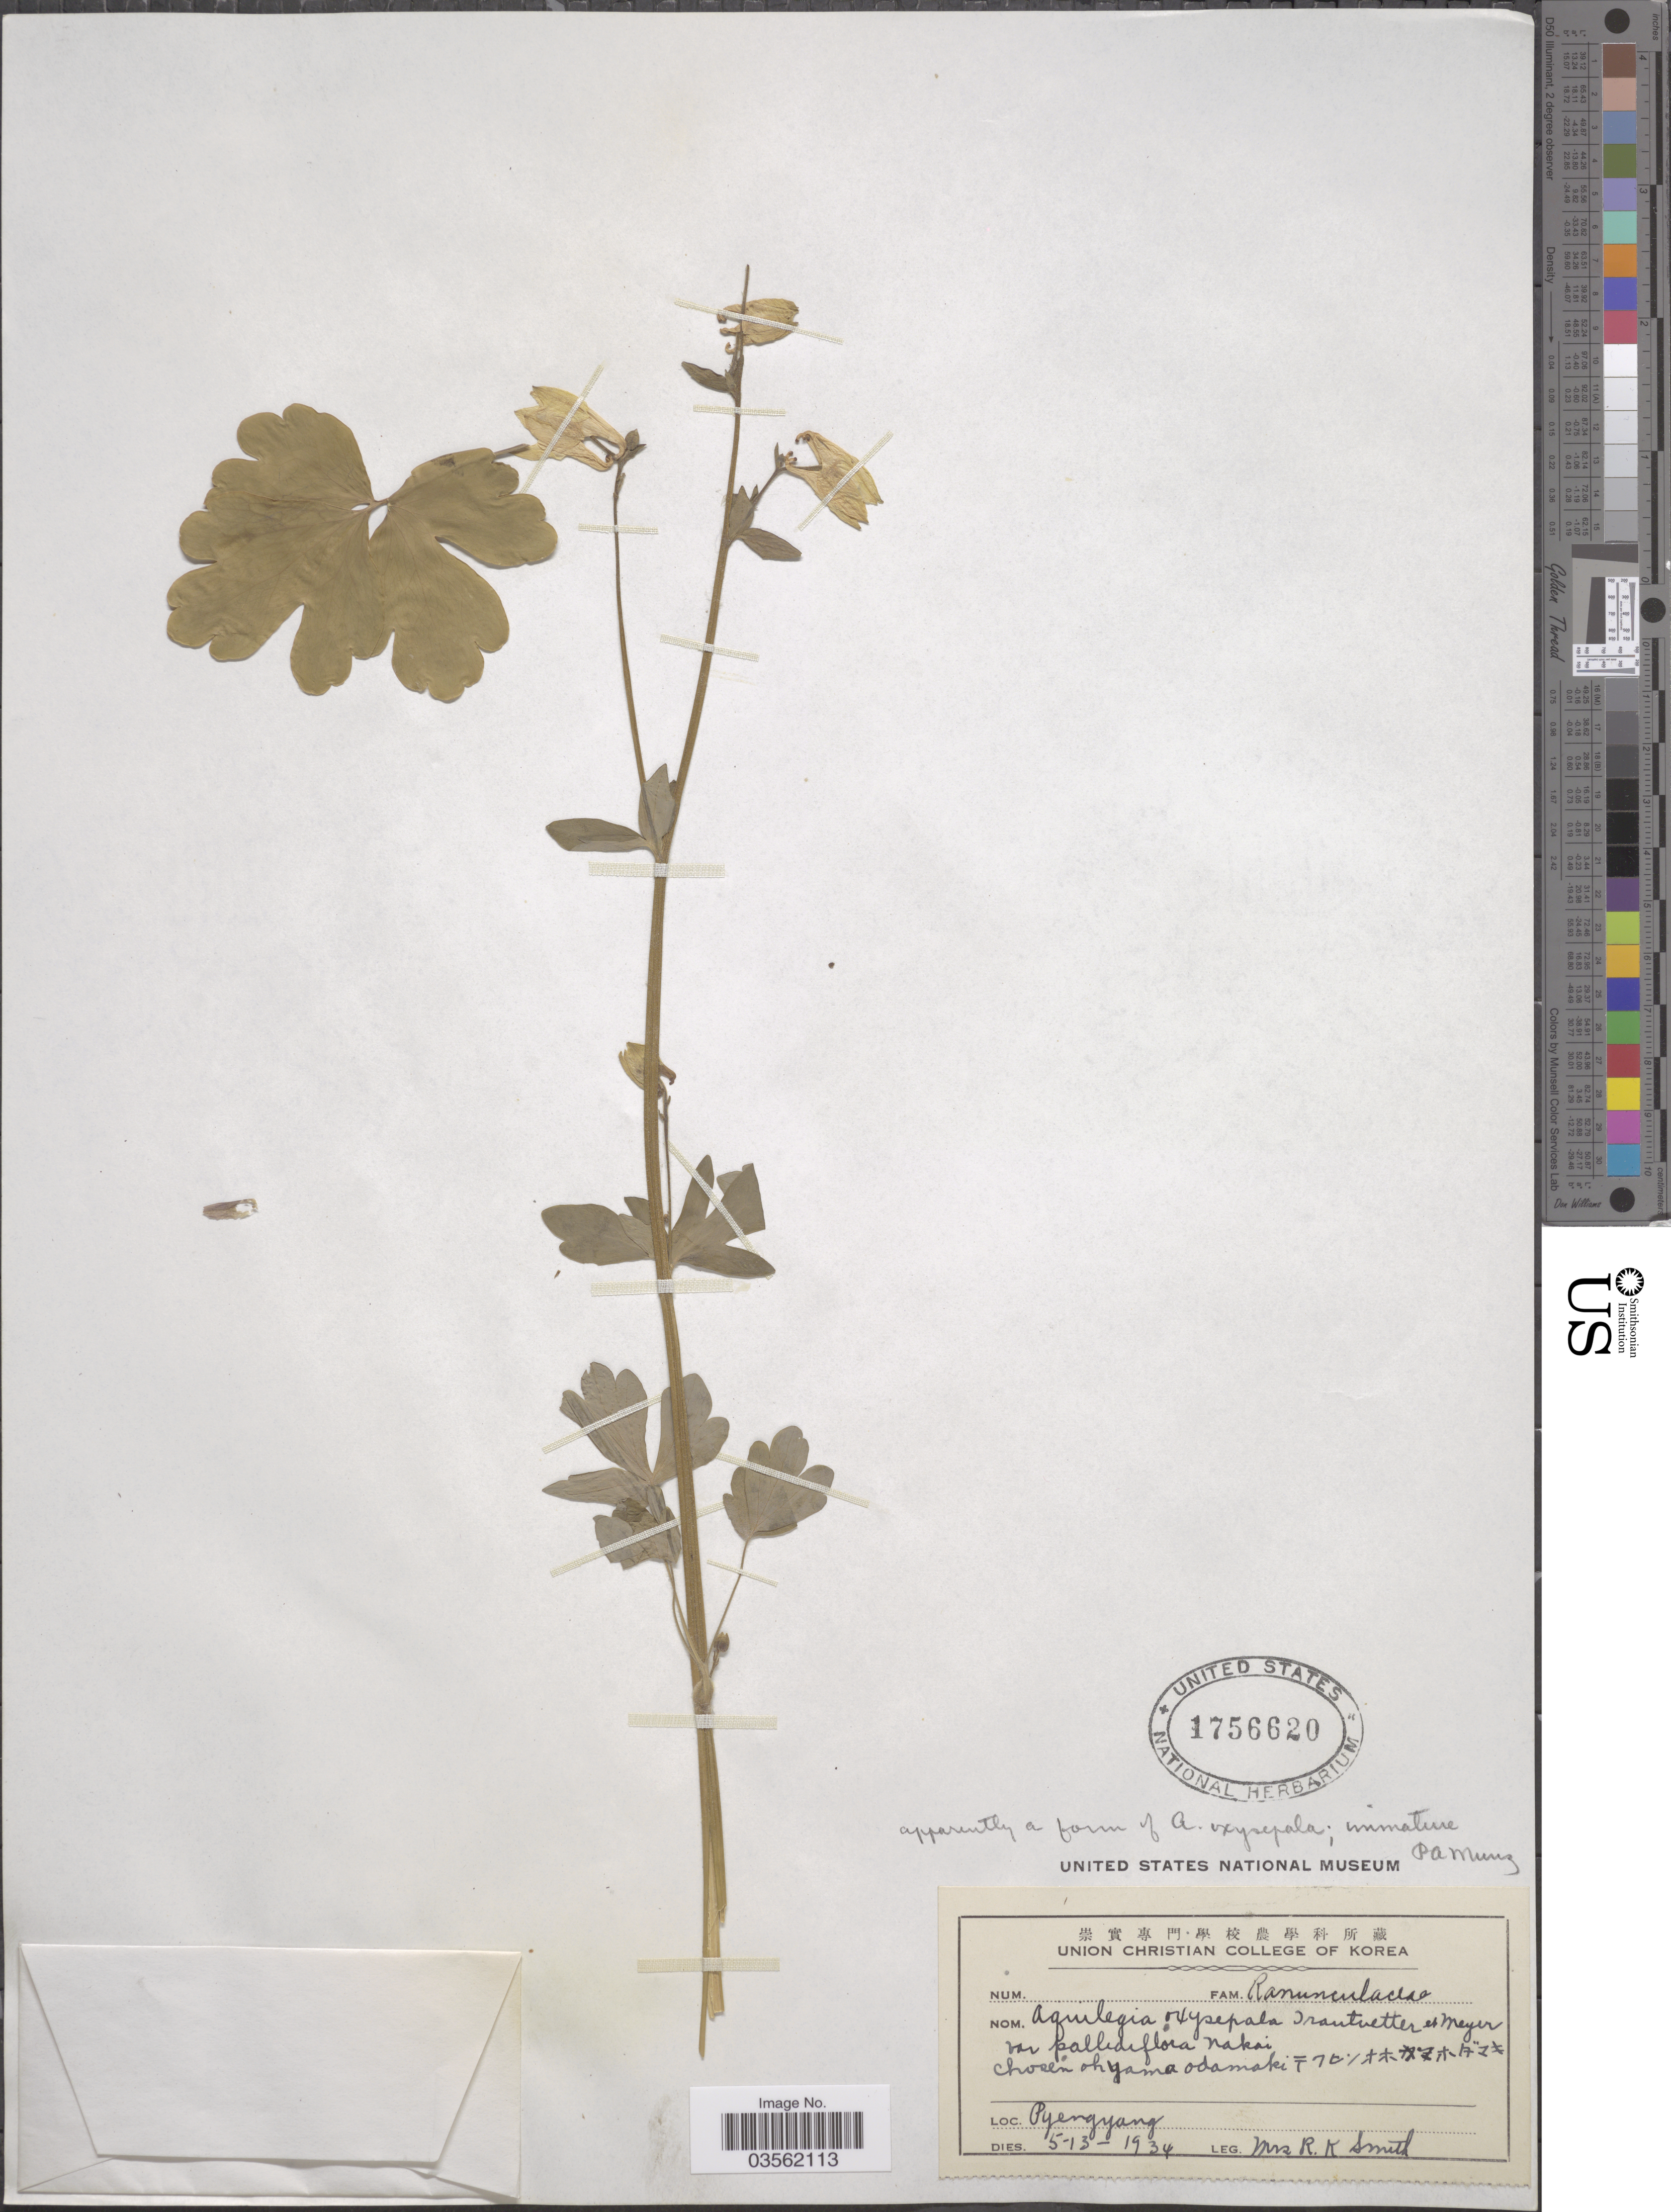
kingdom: Plantae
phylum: Tracheophyta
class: Magnoliopsida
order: Ranunculales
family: Ranunculaceae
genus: Aquilegia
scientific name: Aquilegia oxysepala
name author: Trautv. & C.A. Mey.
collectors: Mrs. R. K. Smith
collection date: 1934-05-13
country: North Korea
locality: Pyengyang.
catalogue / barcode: US 1756620